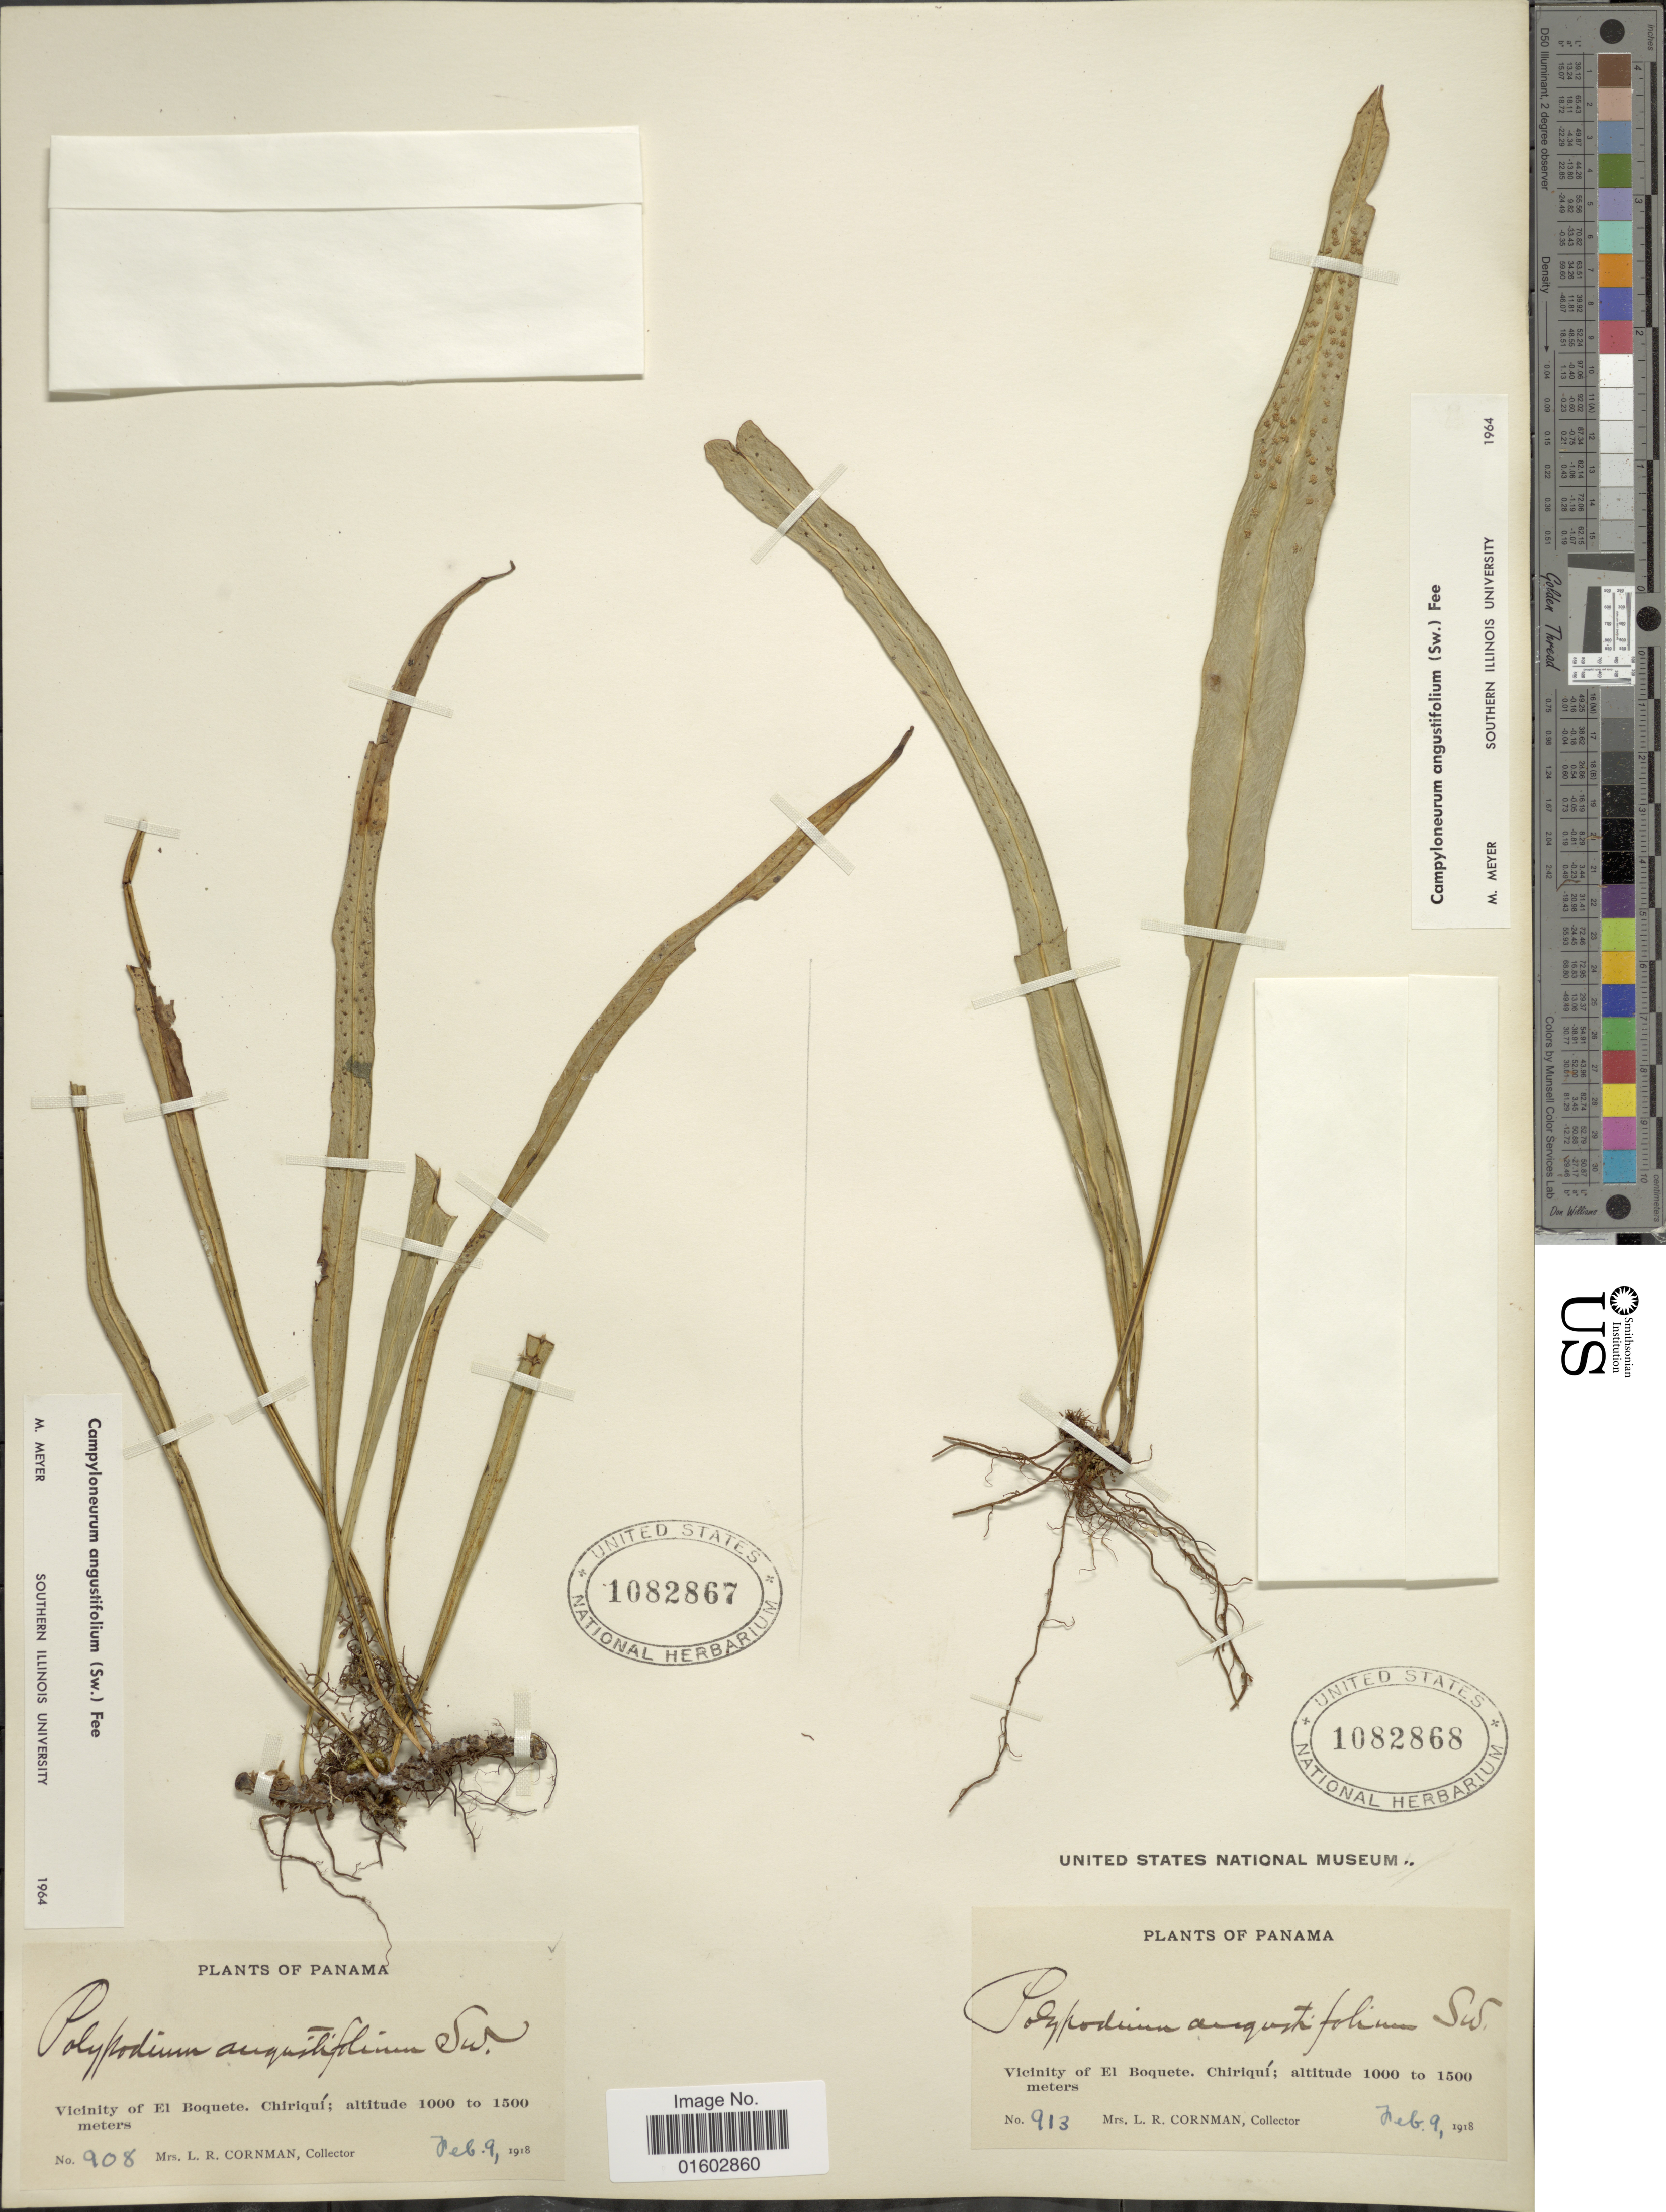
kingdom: Plantae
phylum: Tracheophyta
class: Polypodiopsida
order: Polypodiales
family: Polypodiaceae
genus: Campyloneurum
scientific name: Campyloneurum angustifolium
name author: (Sw.) Fée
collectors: L. Cornman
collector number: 913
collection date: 1918-02-09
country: Panama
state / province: Chiriqui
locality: Vicinity of El Boquete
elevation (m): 1000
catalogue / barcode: US 1082868